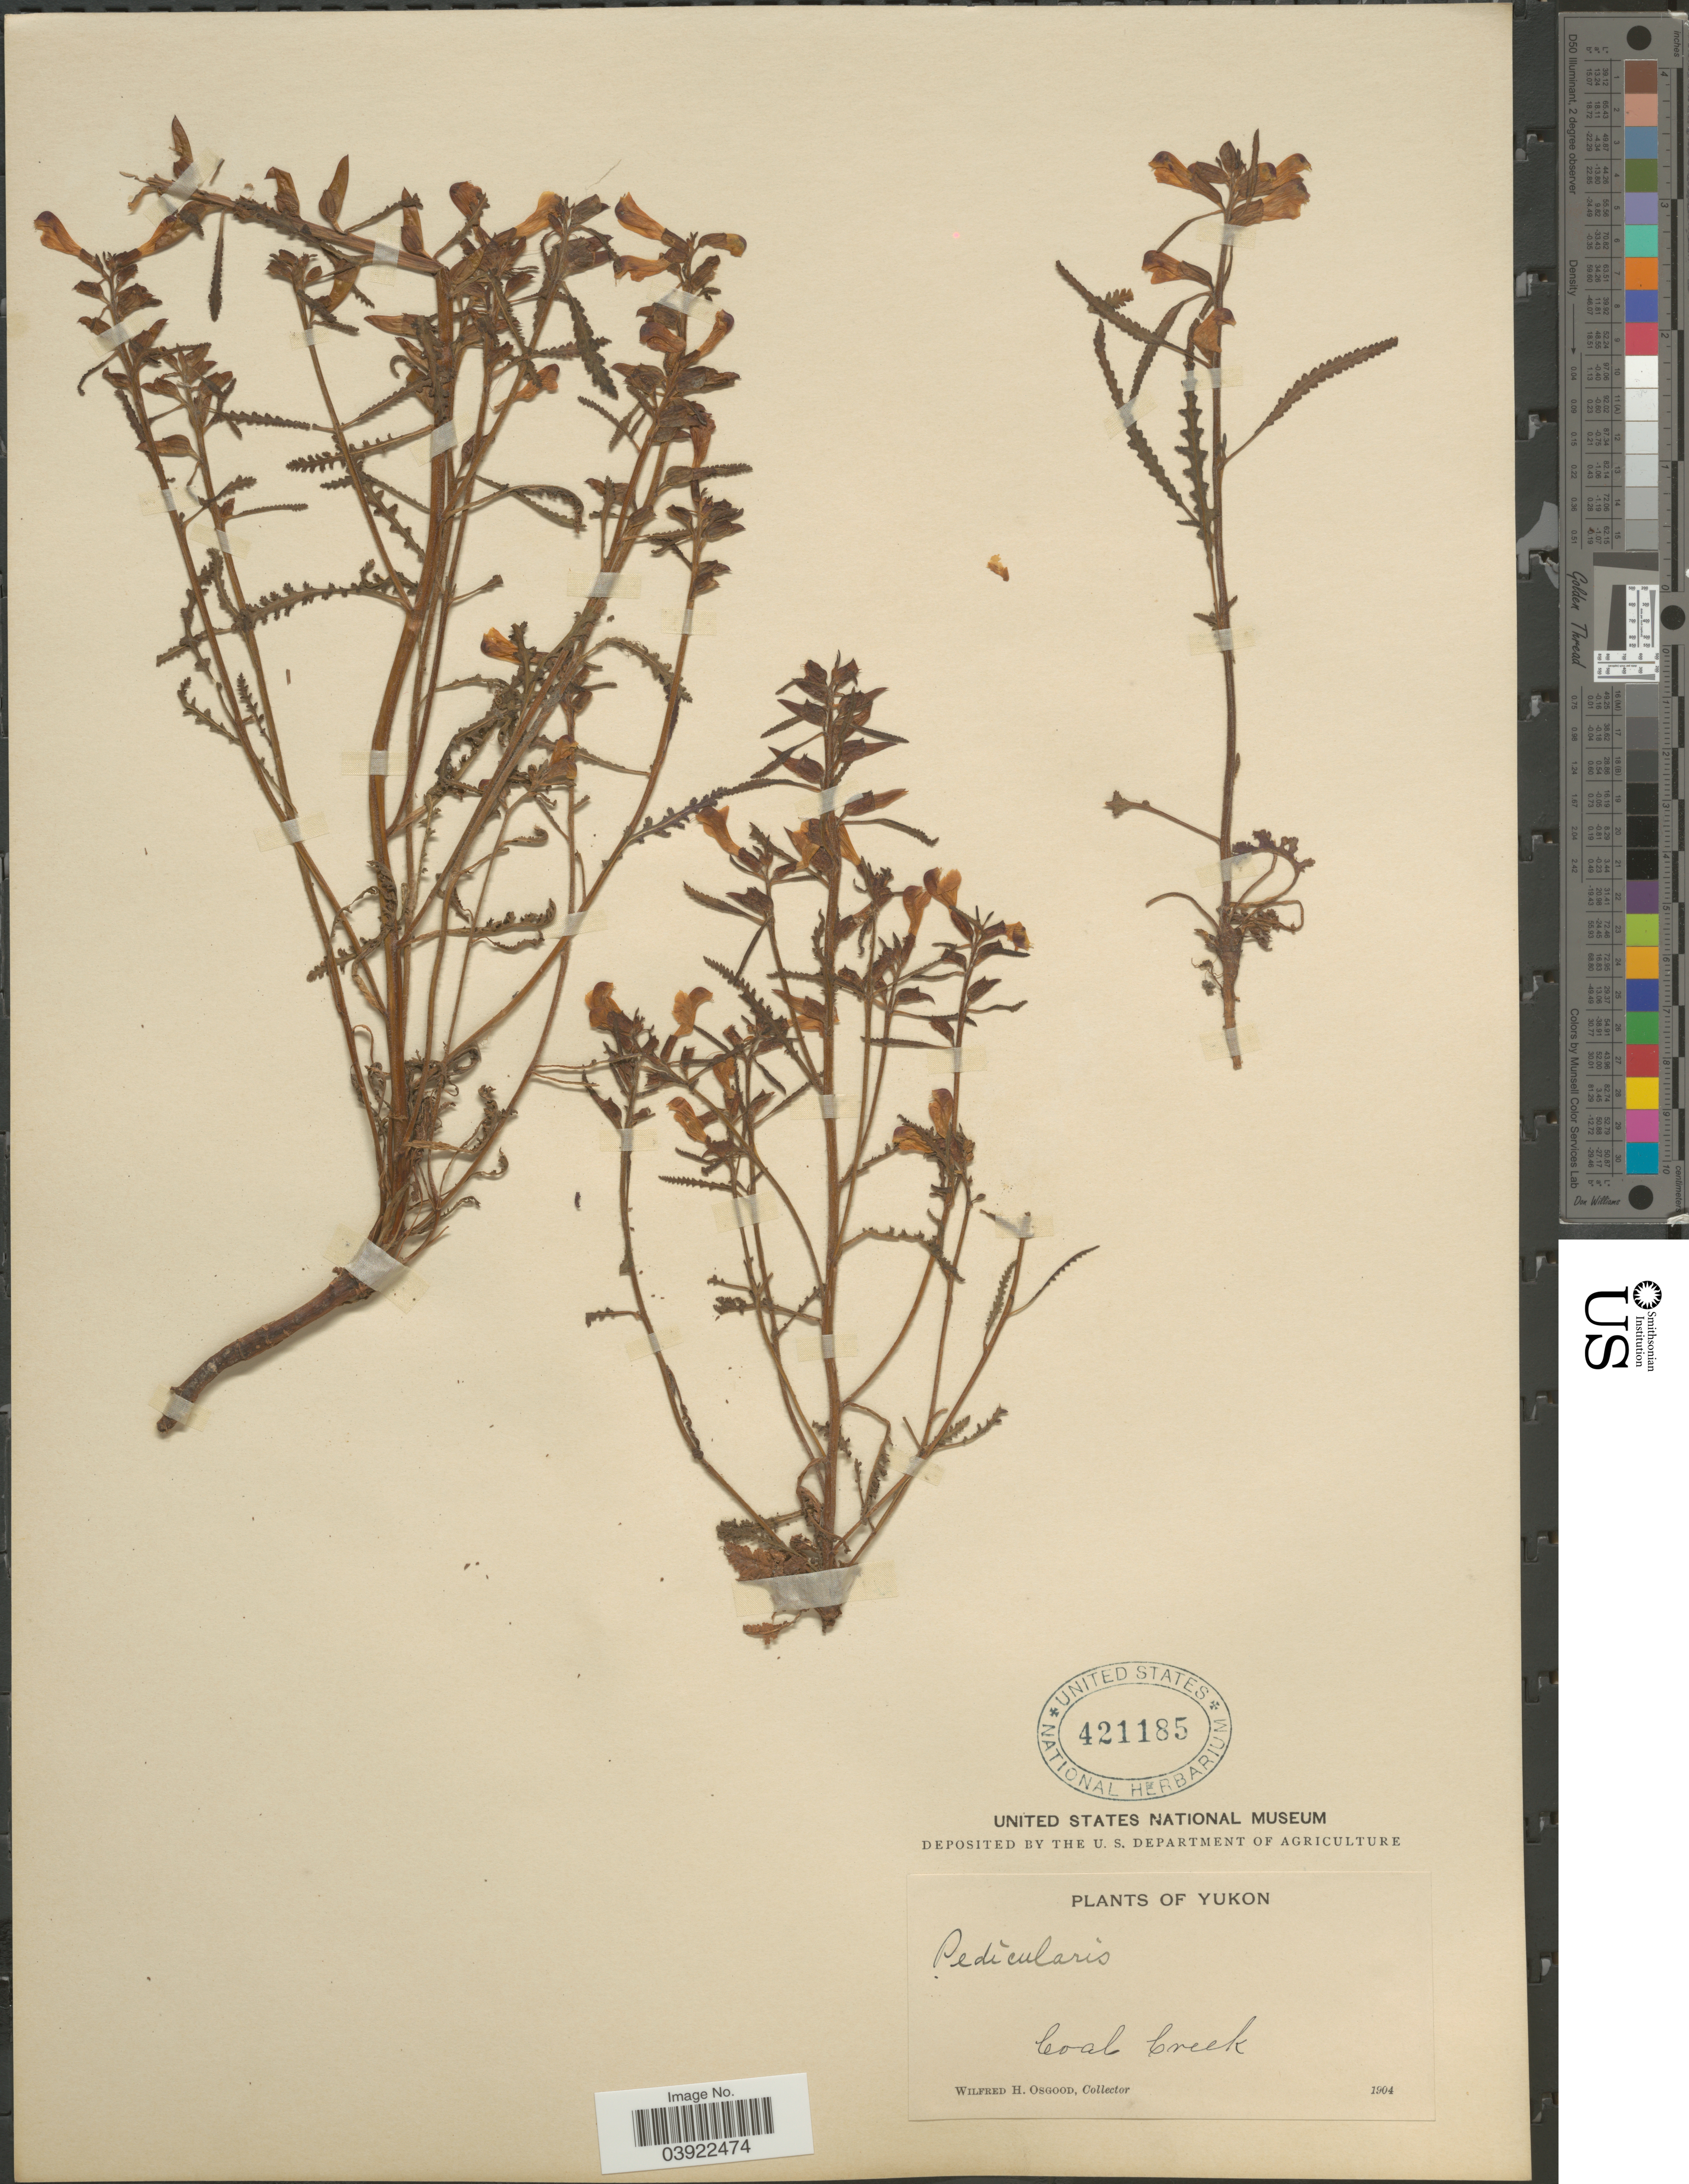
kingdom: Plantae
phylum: Tracheophyta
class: Magnoliopsida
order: Lamiales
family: Orobanchaceae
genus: Pedicularis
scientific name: Pedicularis labradorica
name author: Wirsing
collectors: W. Osgood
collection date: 1904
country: Canada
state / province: Yukon Territory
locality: Yukon. Coal Creek.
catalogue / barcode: US 421185